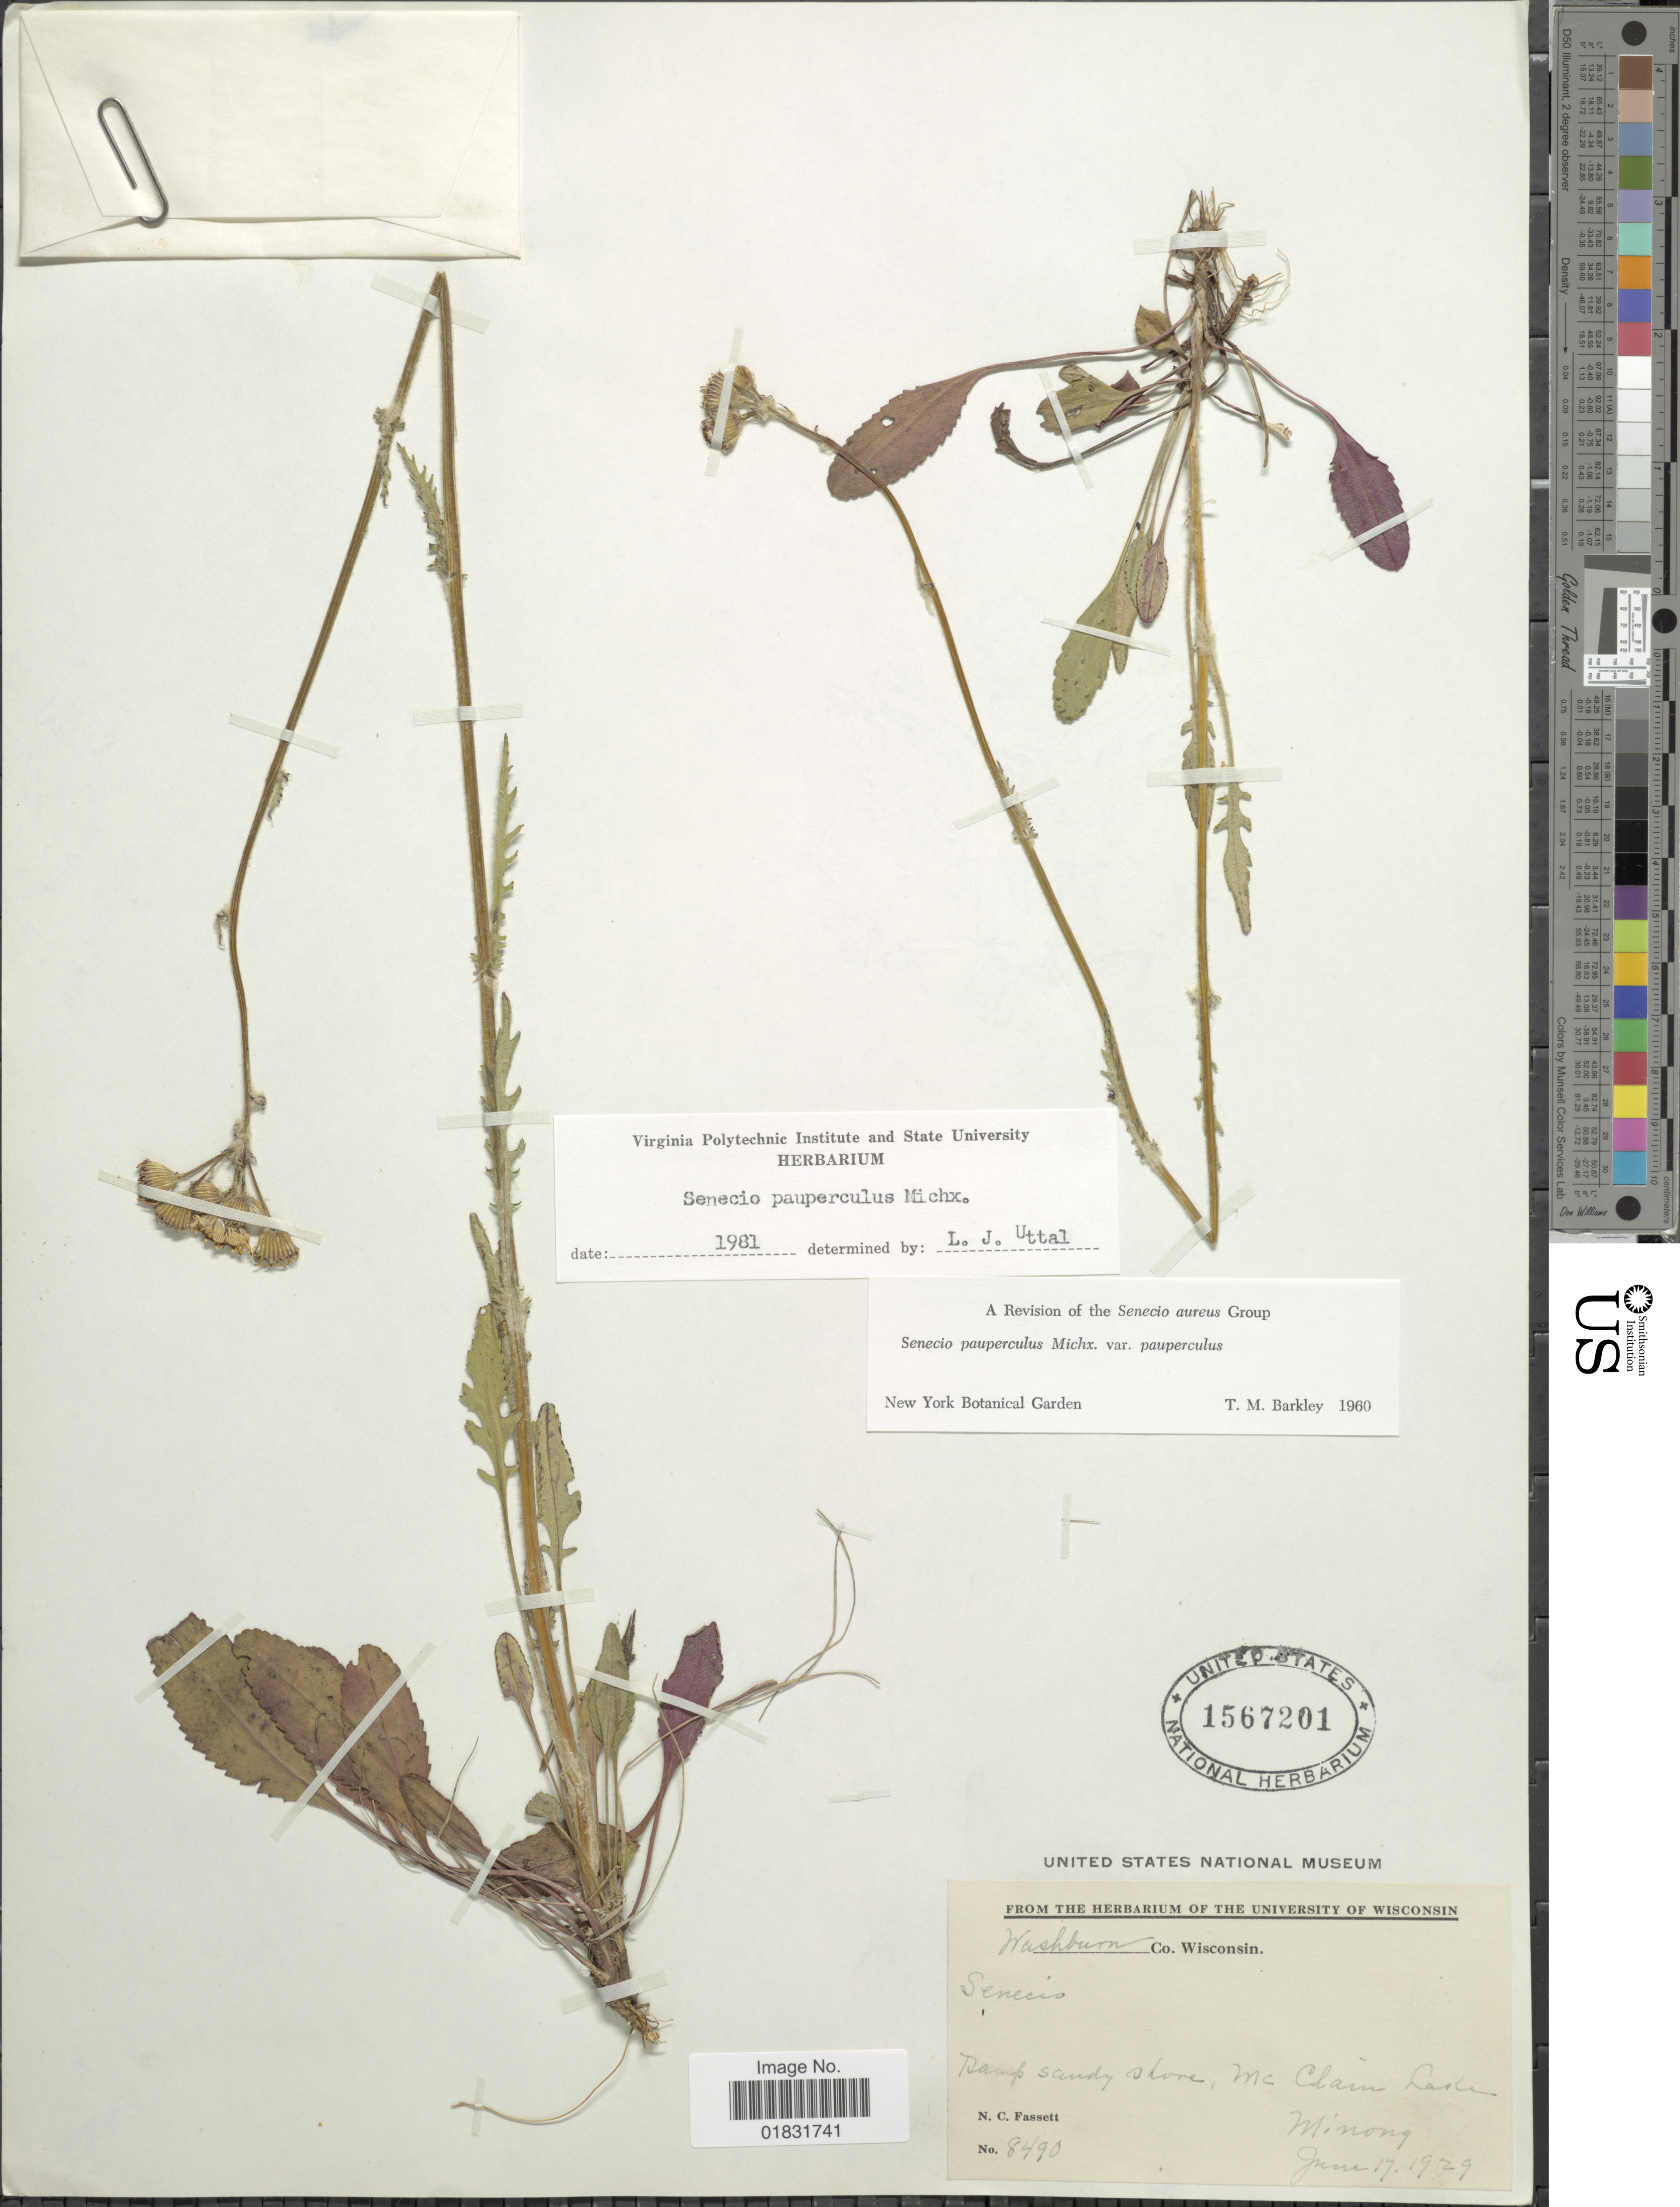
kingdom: Plantae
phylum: Tracheophyta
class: Magnoliopsida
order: Asterales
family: Asteraceae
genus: Packera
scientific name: Packera paupercula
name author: (Michx.) Á. Löve & D. Löve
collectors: N. C. Fassett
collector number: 8490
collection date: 1929-06-17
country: United States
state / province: Wisconsin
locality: Washburn Co, Damp sandy shore, Mc Clain Lake, Minong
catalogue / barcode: US 1567201